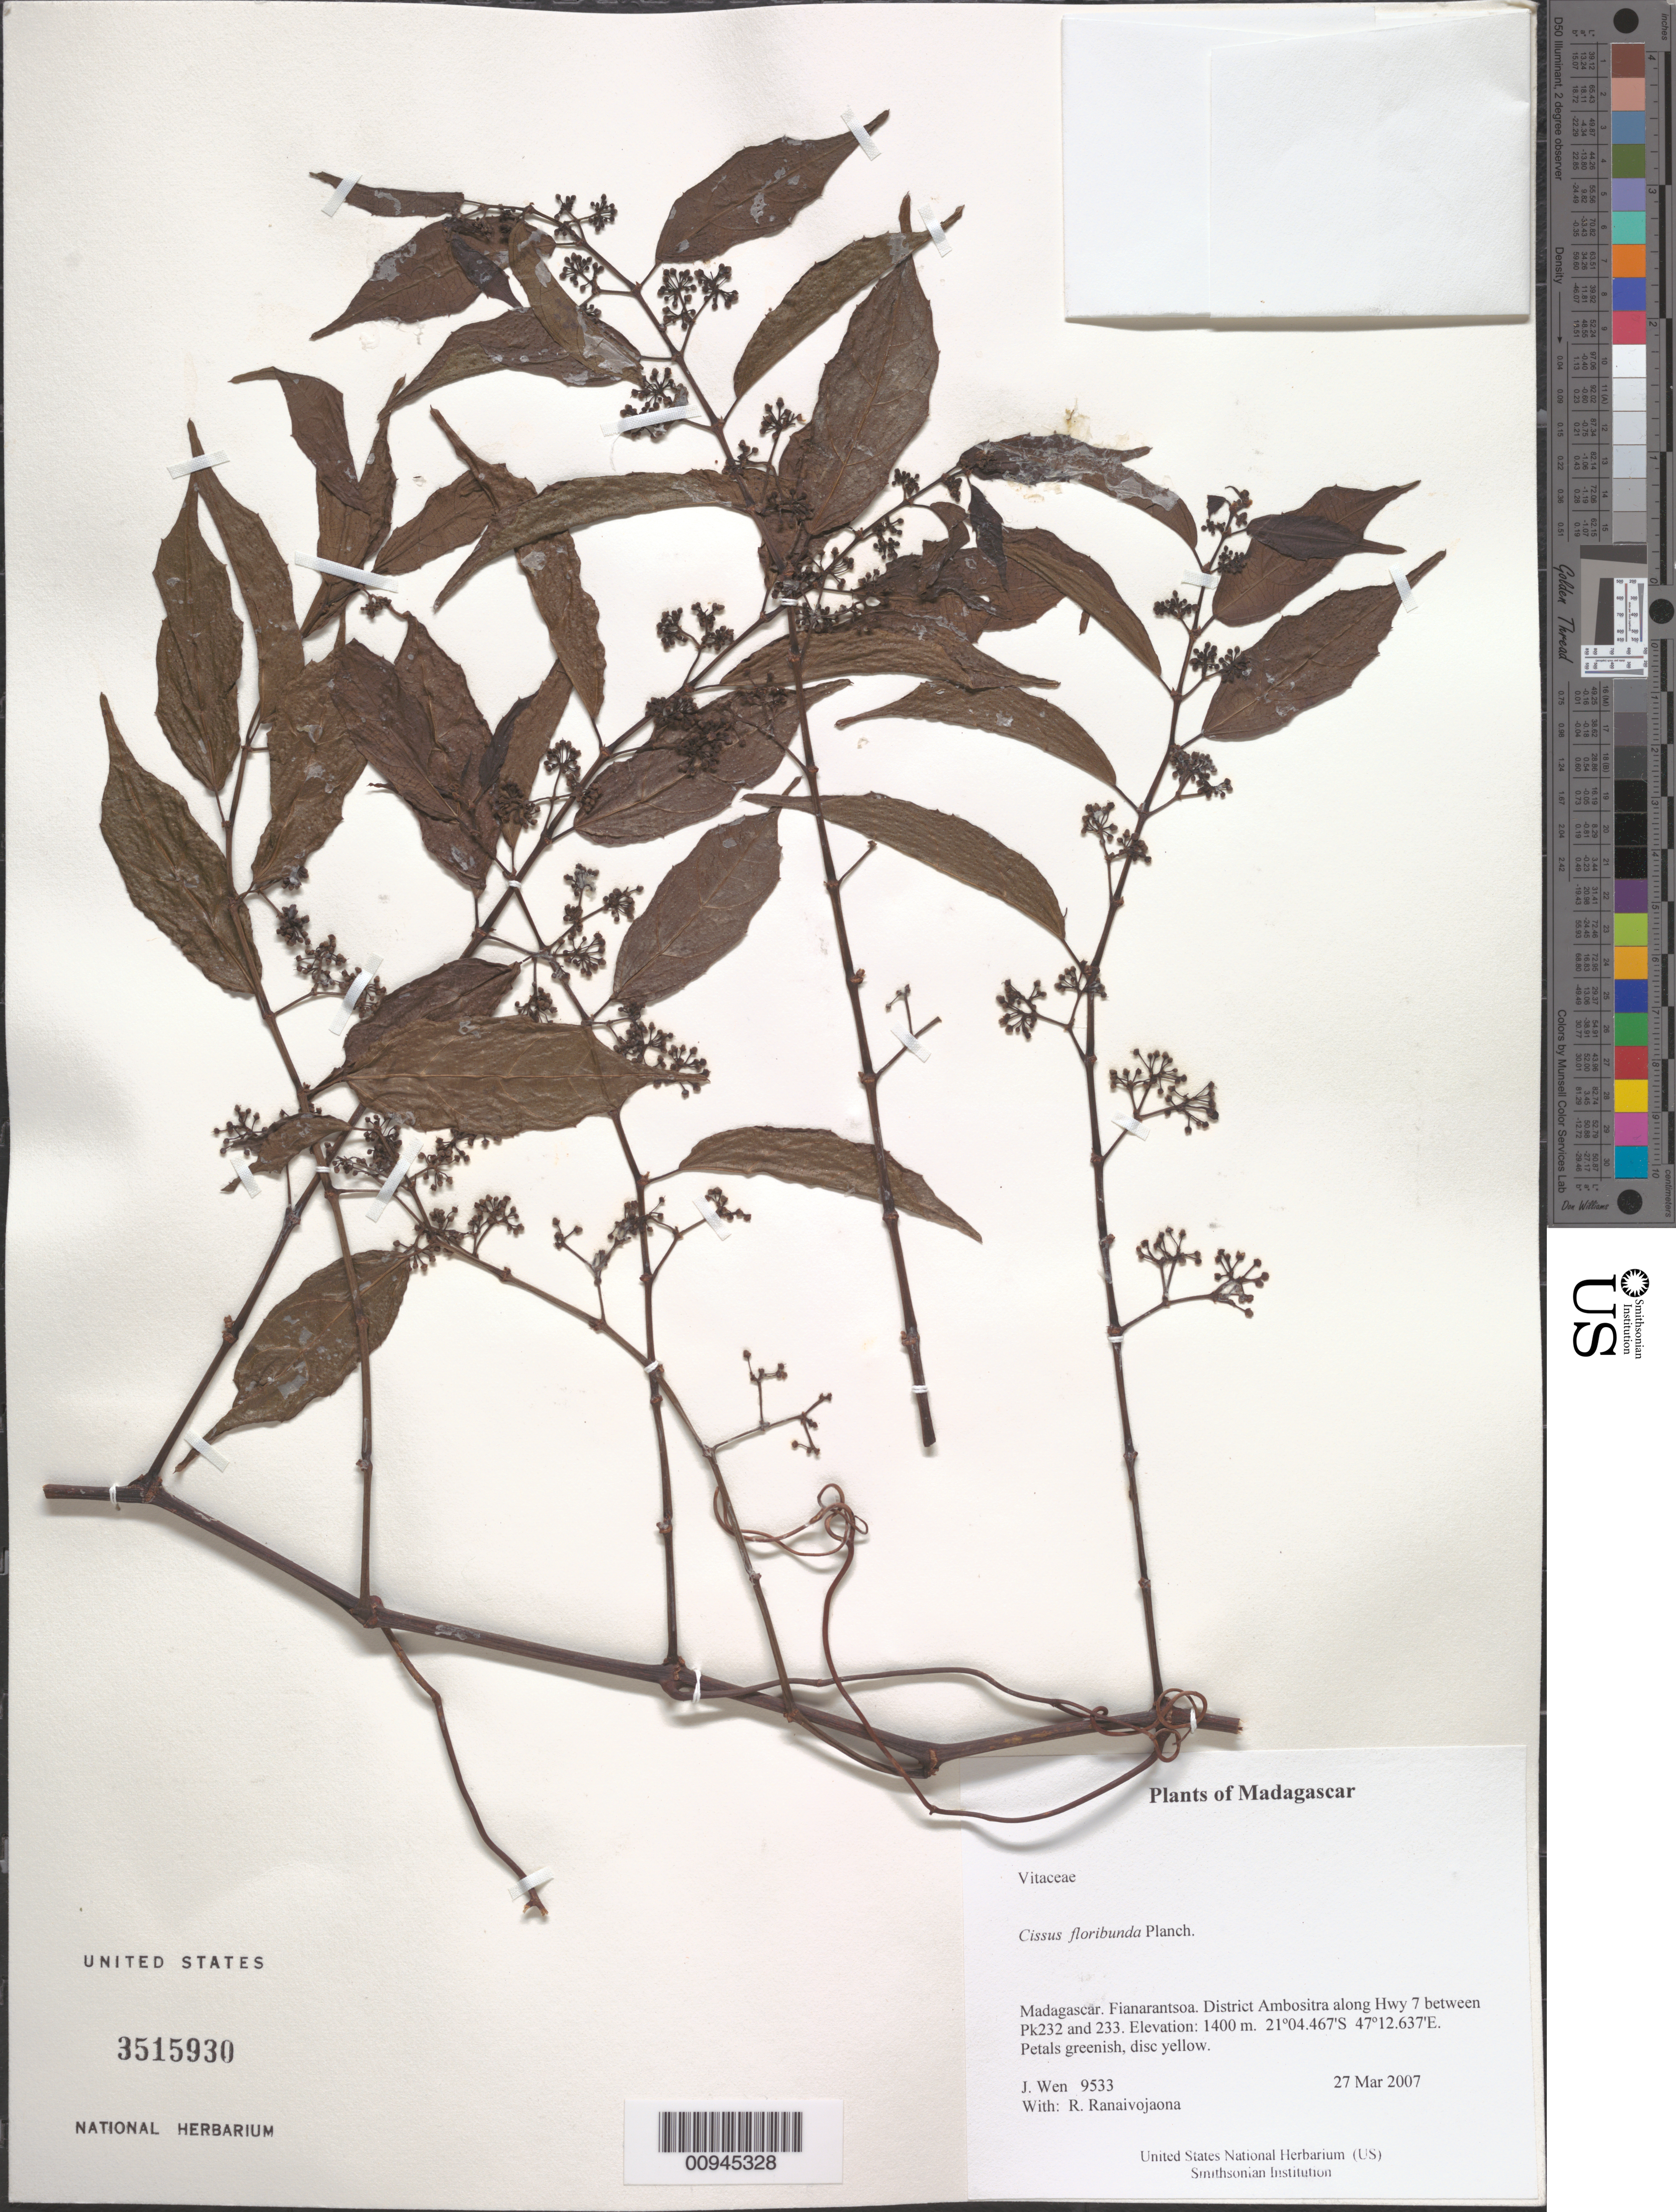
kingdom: Plantae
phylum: Tracheophyta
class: Magnoliopsida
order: Vitales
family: Vitaceae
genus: Cissus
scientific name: Cissus floribunda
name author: Planch.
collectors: J. Wen & R. Ranaivojaona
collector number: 9533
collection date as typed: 27 Mar 2007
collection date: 2007-03-27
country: Madagascar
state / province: Amoron'i Mania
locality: District Ambositra along Hwy 7 between Pk232 and 233.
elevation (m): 1400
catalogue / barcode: US 3515930